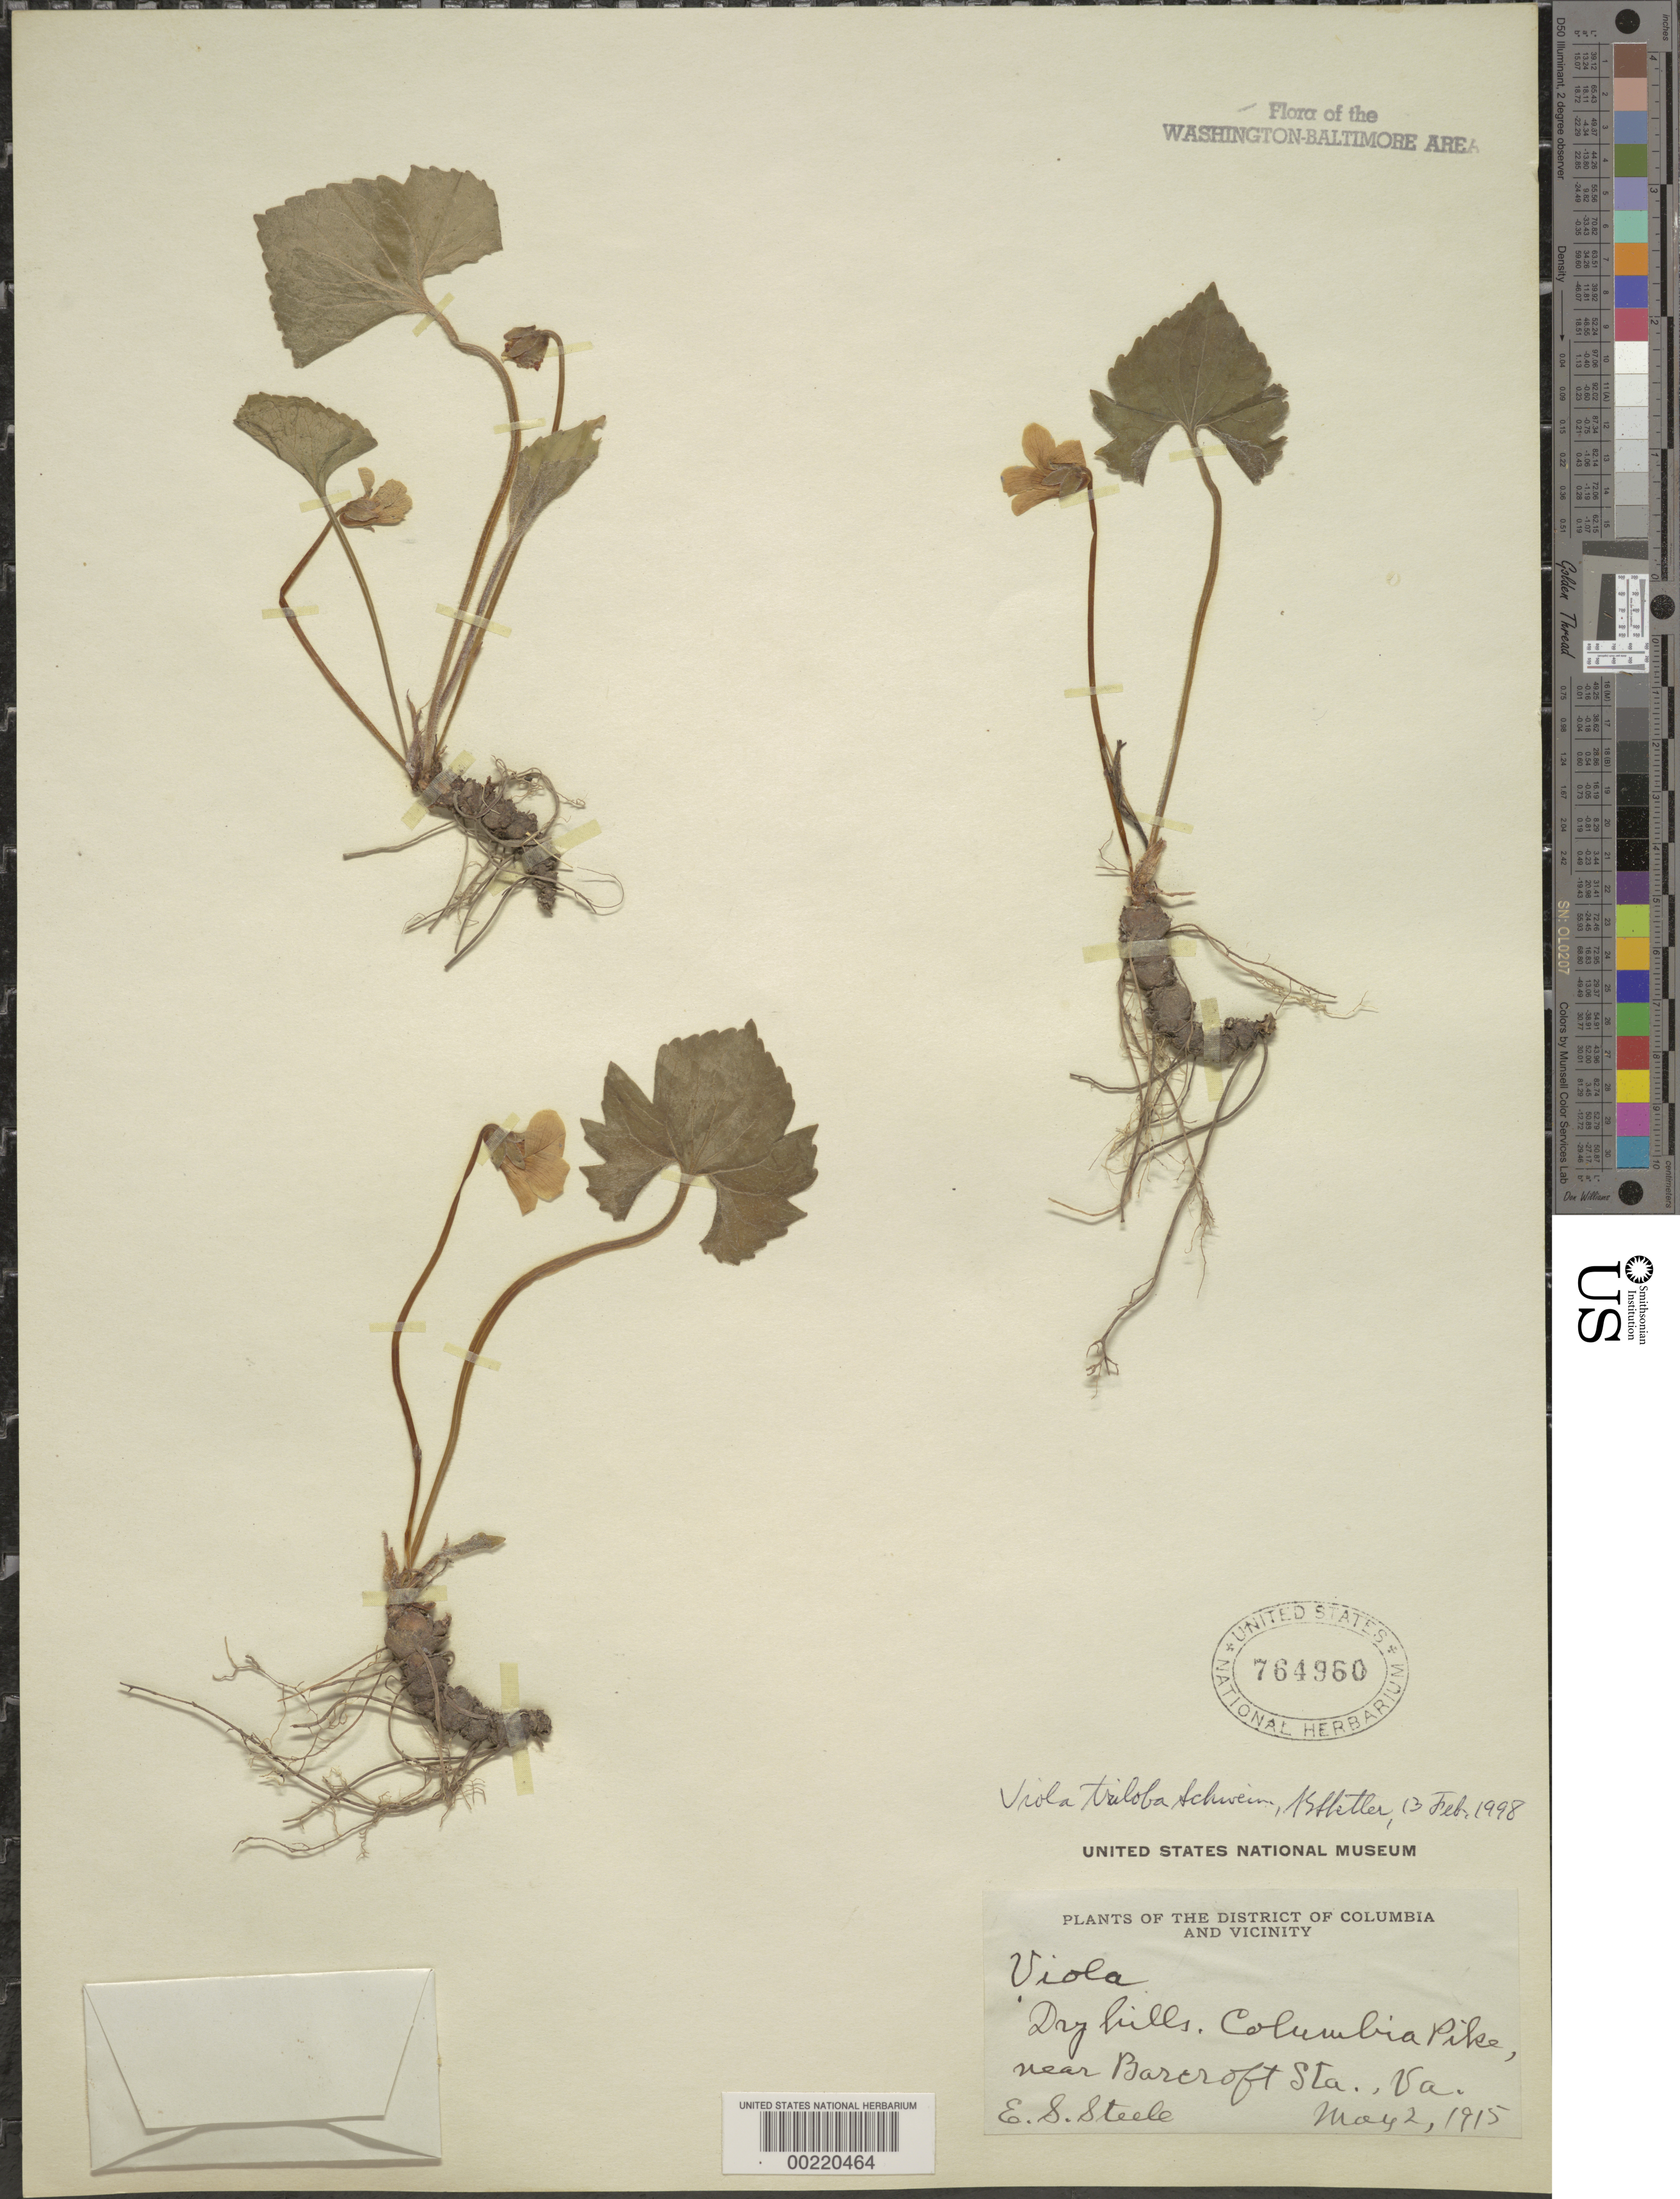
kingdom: Plantae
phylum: Tracheophyta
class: Magnoliopsida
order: Malpighiales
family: Violaceae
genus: Viola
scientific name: Viola palmata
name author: L.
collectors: E. Steele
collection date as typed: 02 May 1915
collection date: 1915-05-02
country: United States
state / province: Virginia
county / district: Arlington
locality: Columbia Pike toward Barcroft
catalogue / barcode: US 764960